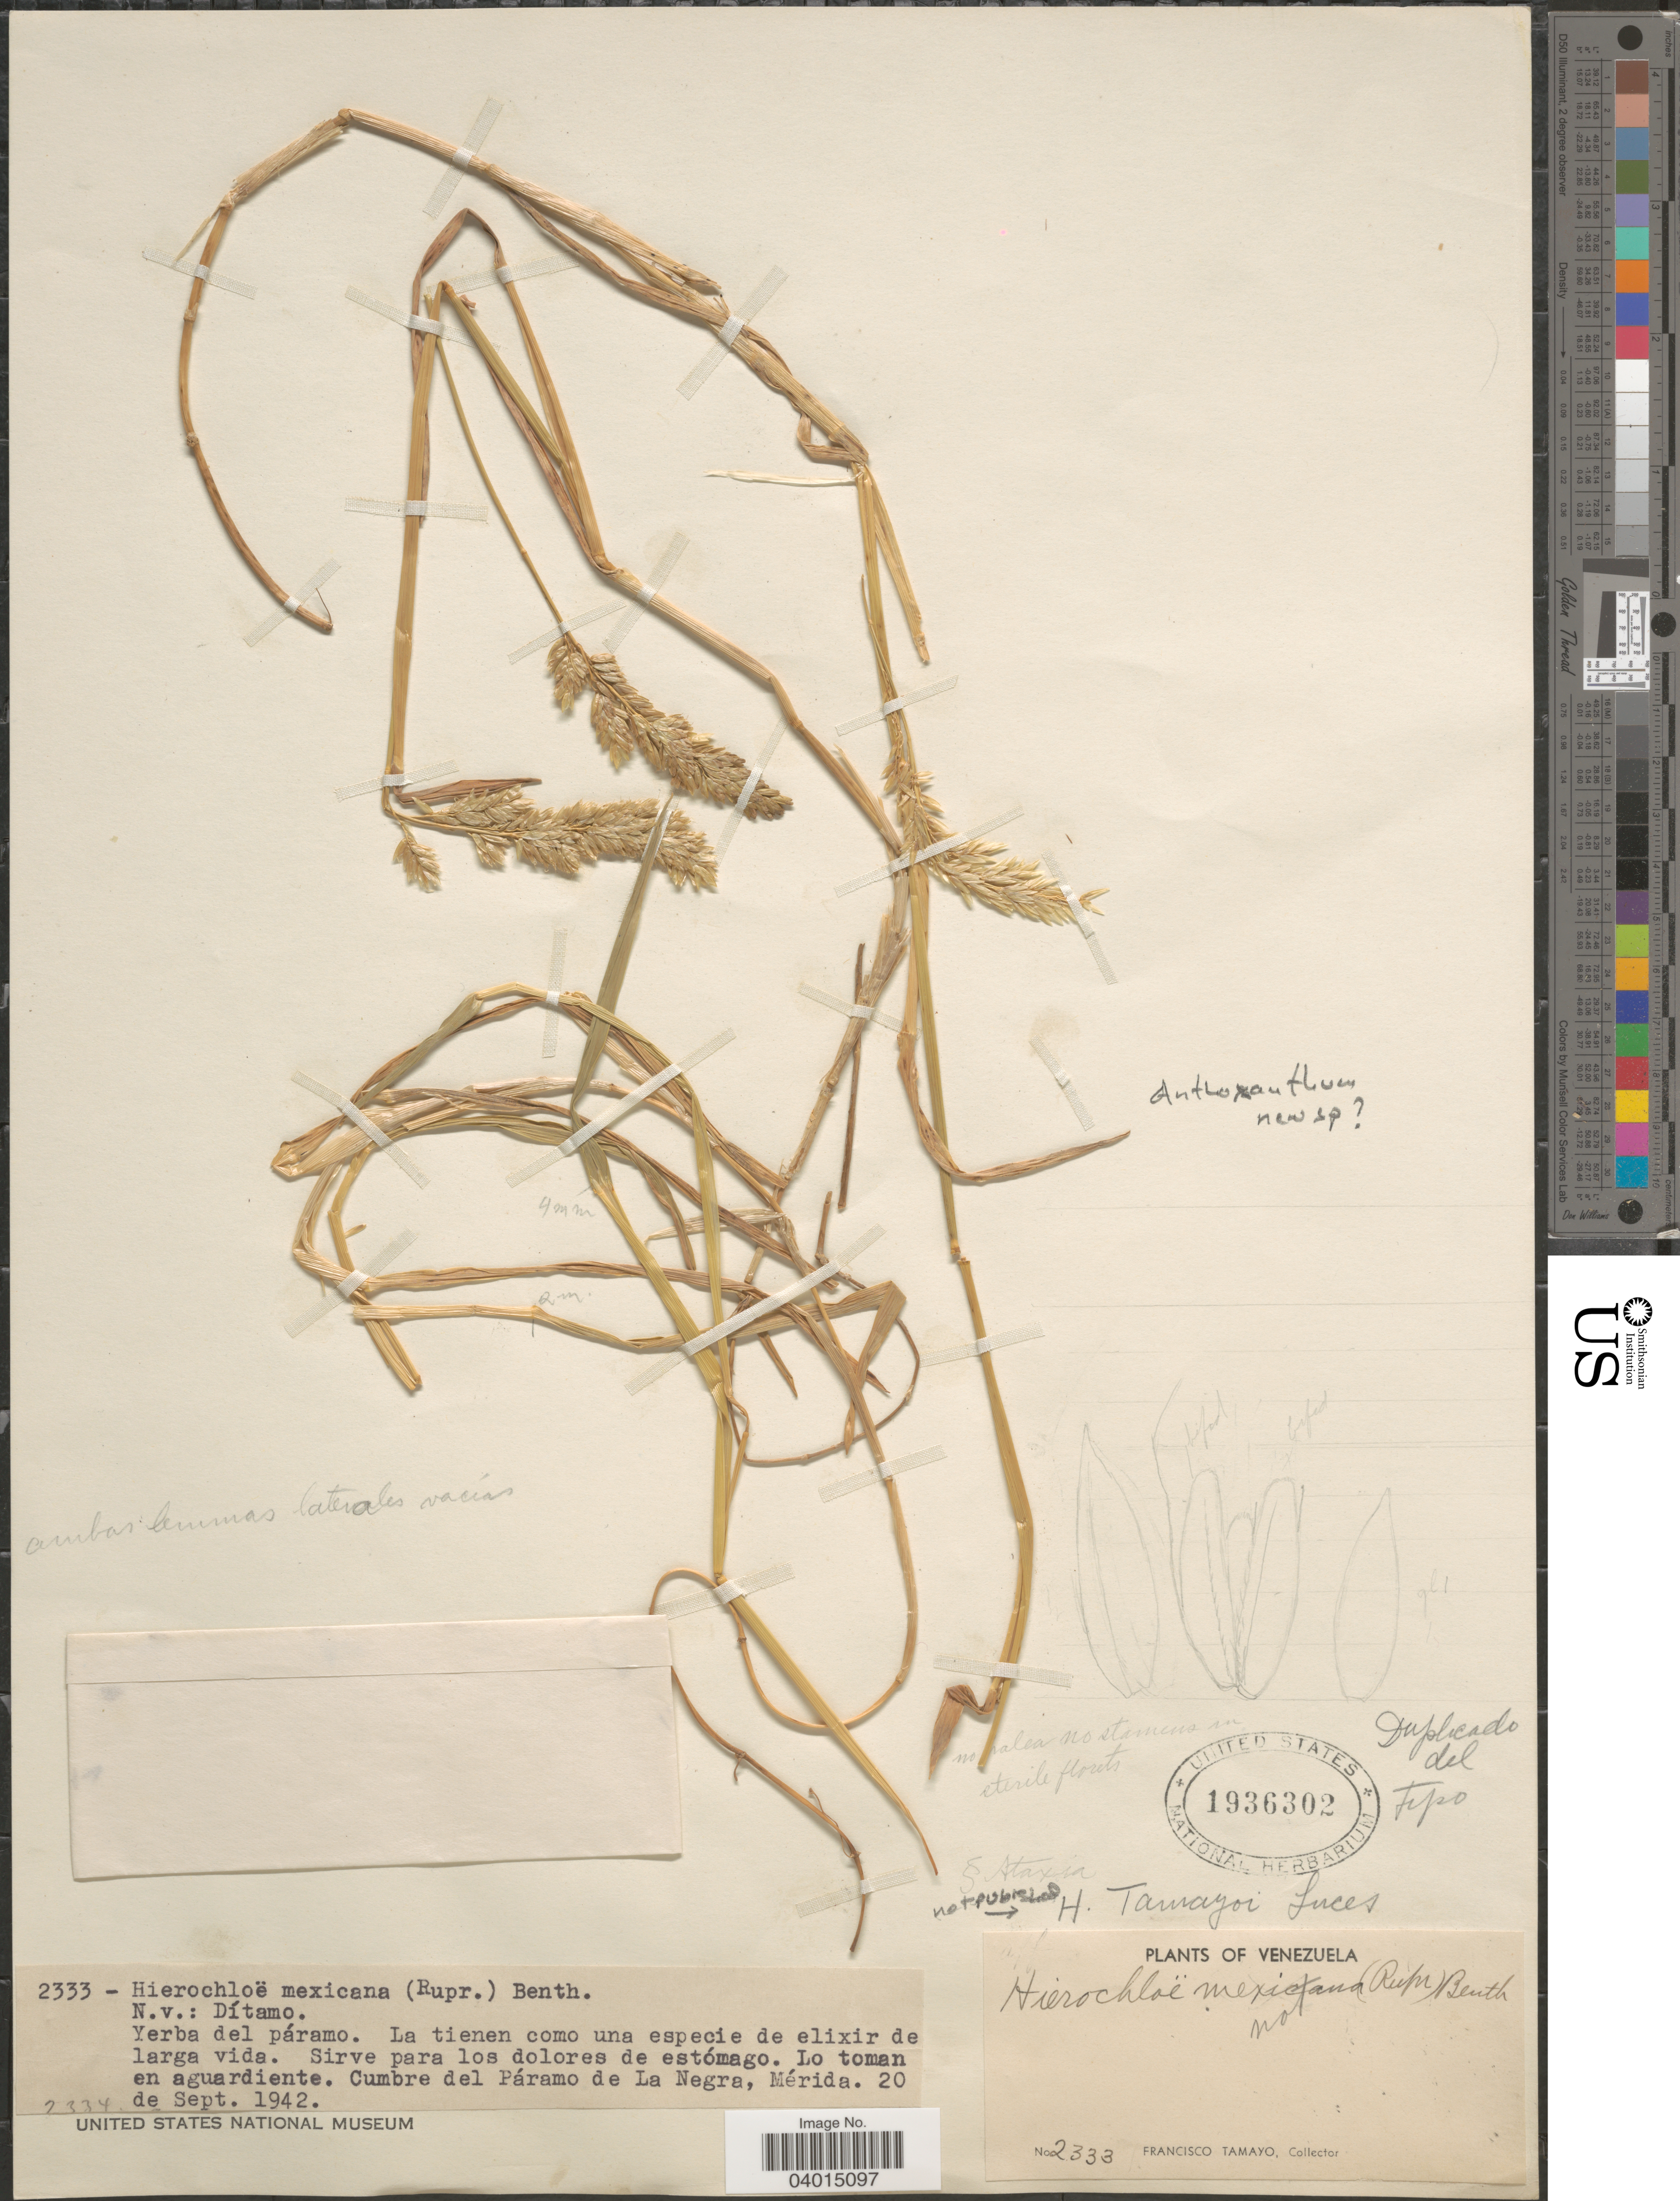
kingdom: Plantae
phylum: Tracheophyta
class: Liliopsida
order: Poales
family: Poaceae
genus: Anthoxanthum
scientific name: Anthoxanthum davidsei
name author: (R.W. Pohl) Veldkamp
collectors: F. Tamayo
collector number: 2333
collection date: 1942-09-20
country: Venezuela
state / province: Merida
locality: Cumbre del Páramo de La Negra, Mérida.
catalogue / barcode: US 1936302